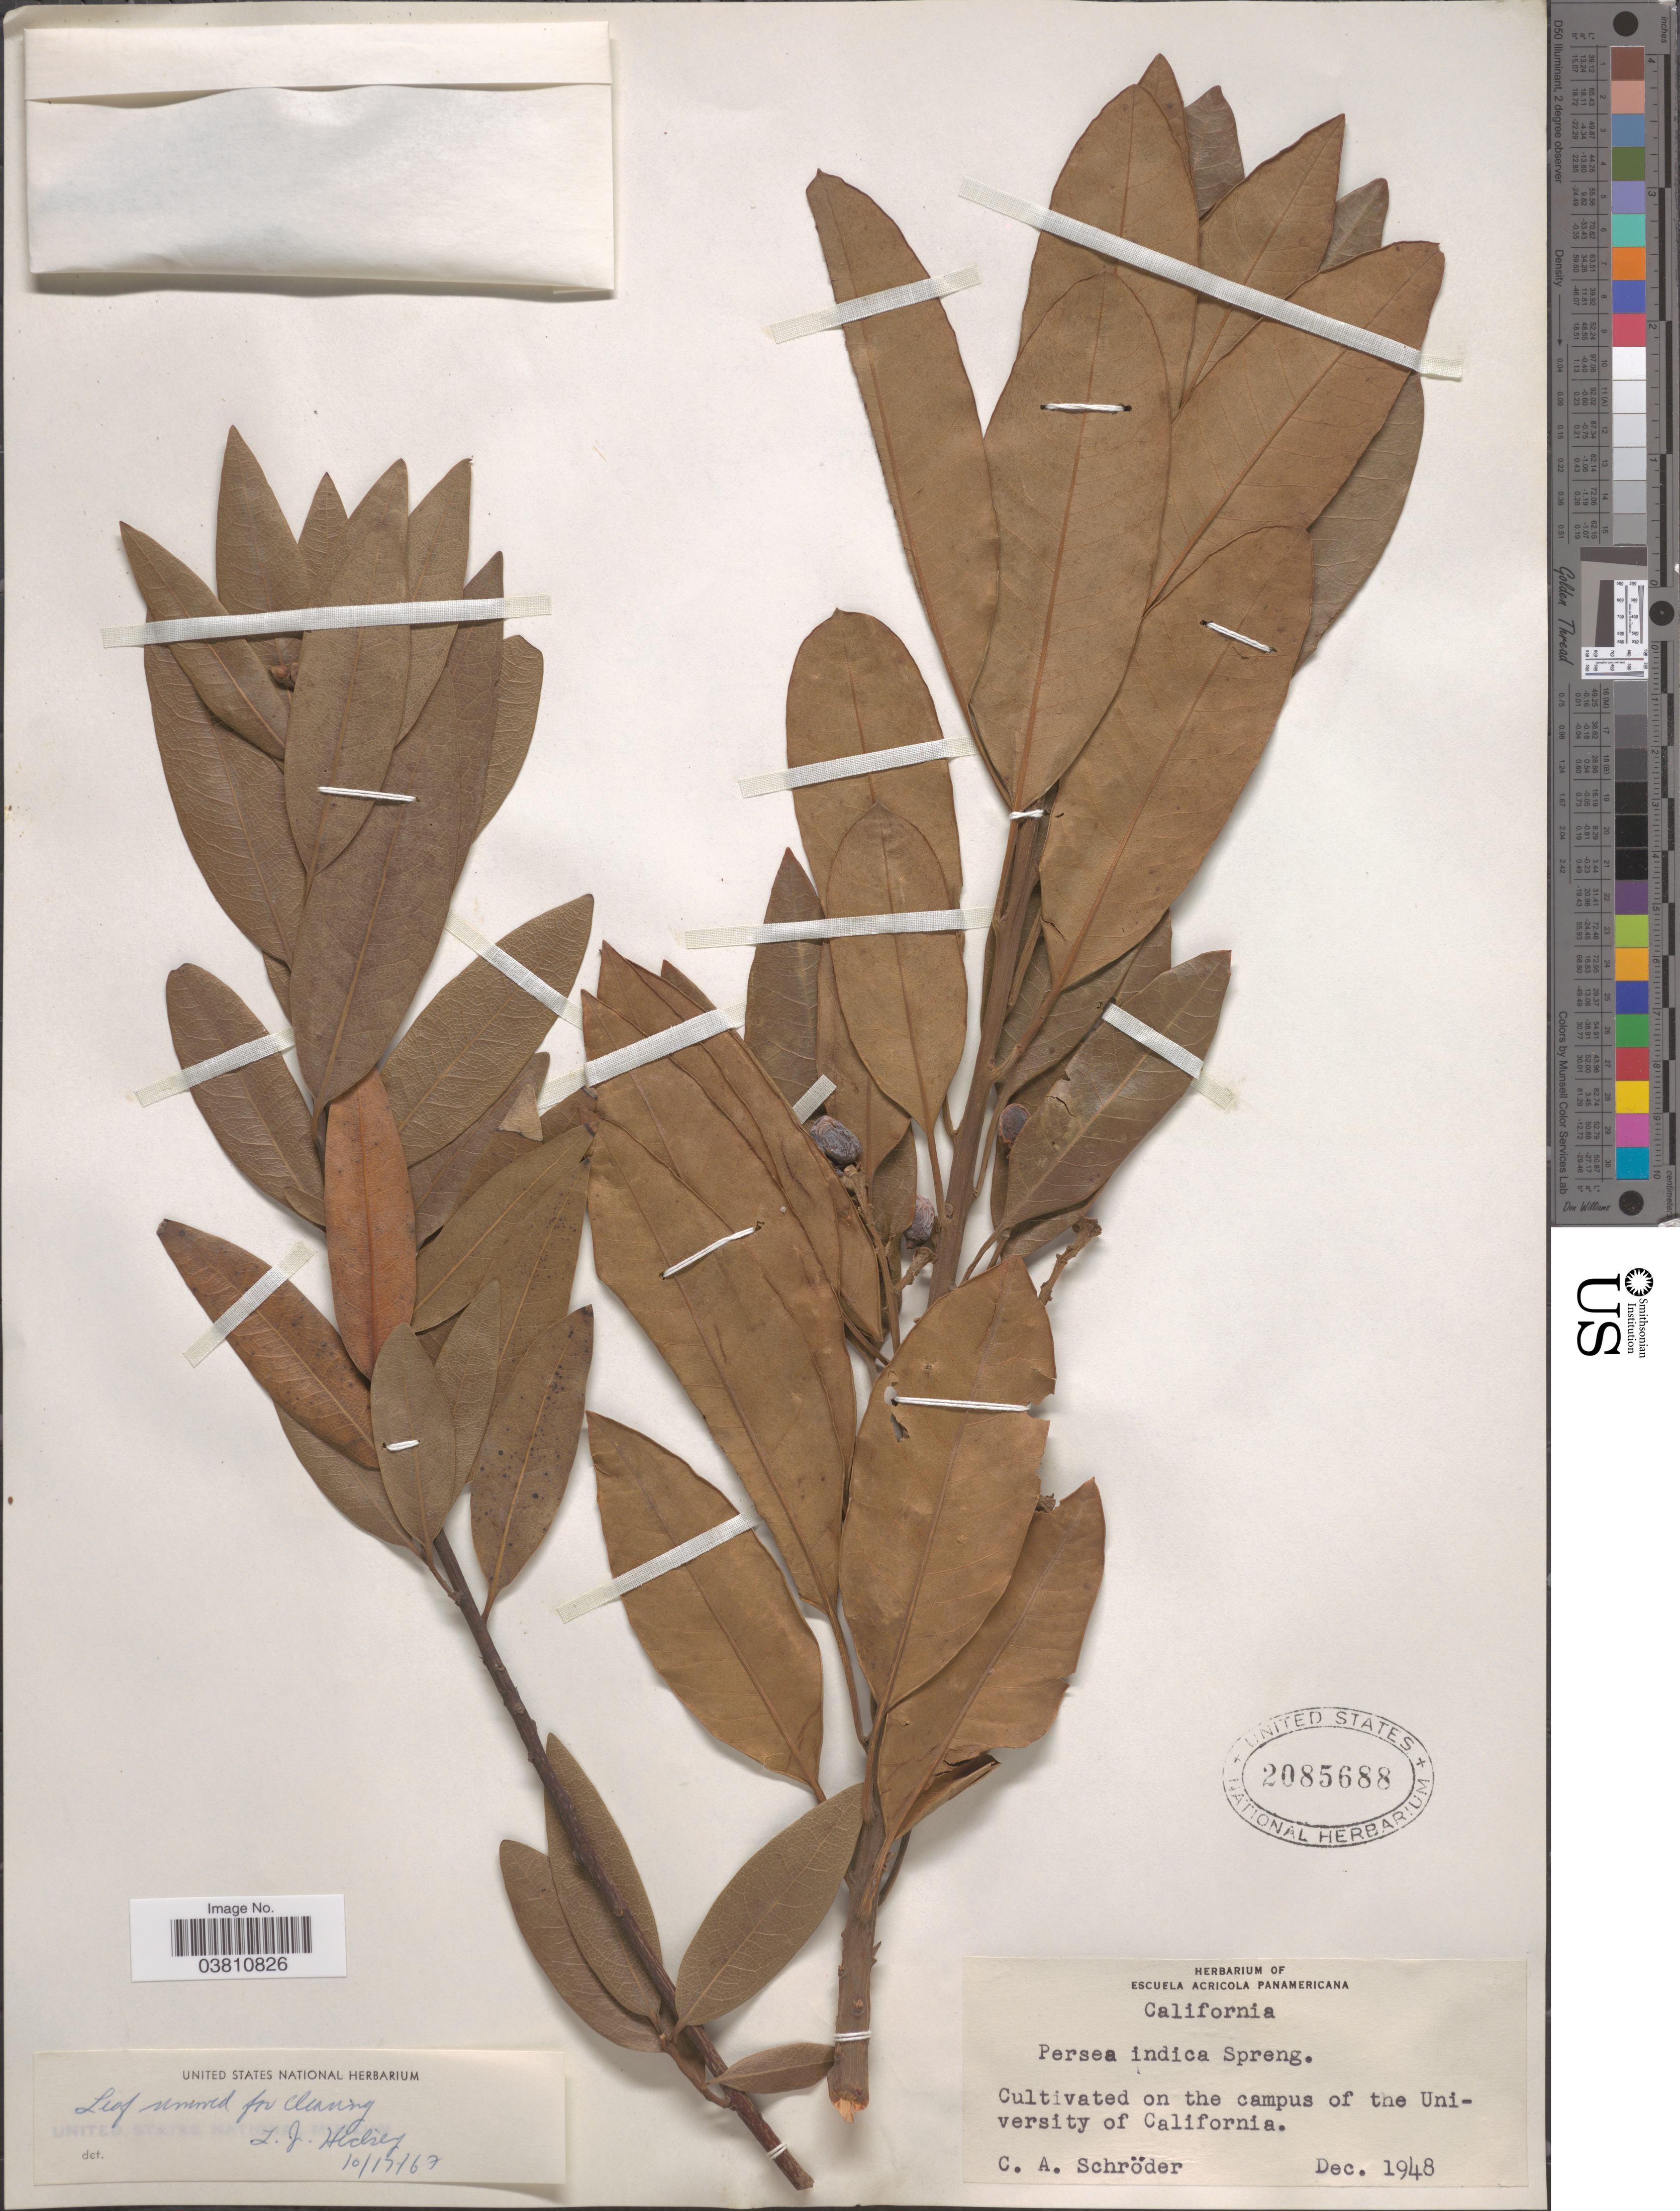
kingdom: Plantae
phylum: Tracheophyta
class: Magnoliopsida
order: Laurales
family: Lauraceae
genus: Persea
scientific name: Persea indica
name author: Spreng.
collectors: C. Schröder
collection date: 1948-12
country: United States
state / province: California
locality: Cultivated on the campus of the University of California.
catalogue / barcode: US 2085688